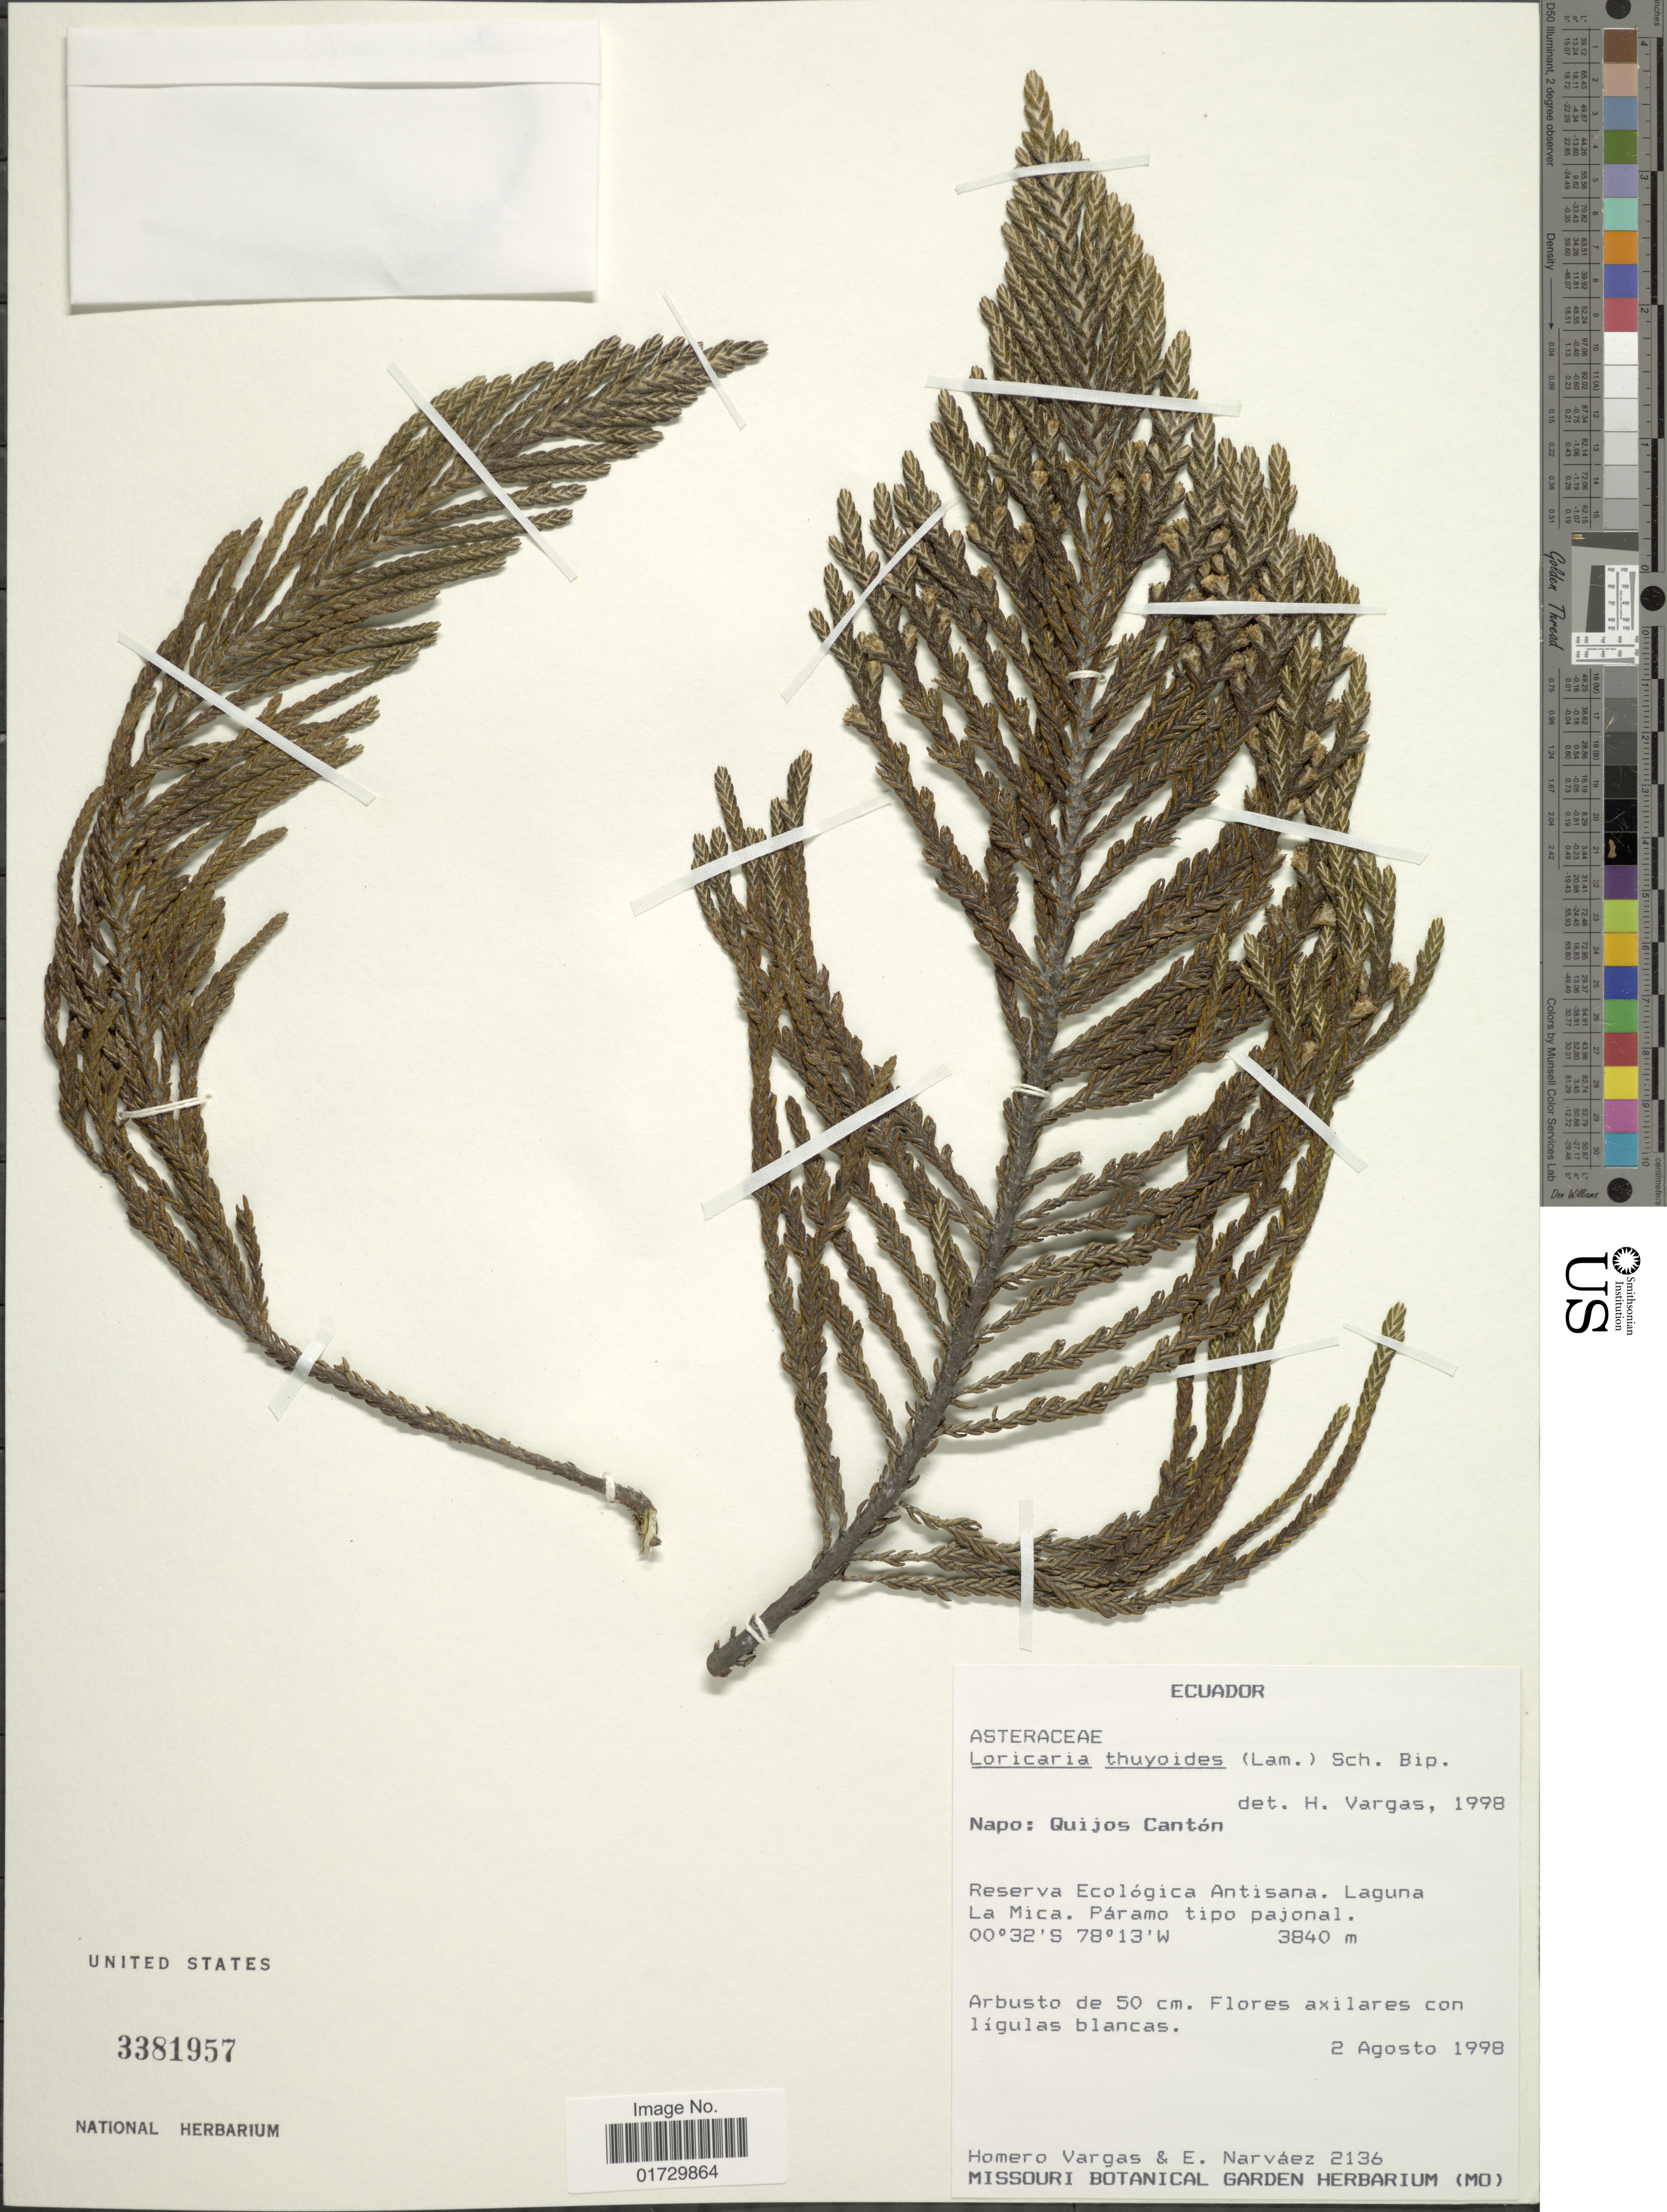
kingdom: Plantae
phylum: Tracheophyta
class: Magnoliopsida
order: Asterales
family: Asteraceae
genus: Loricaria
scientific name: Loricaria thuyoides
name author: (Lam.) Sch. Bip.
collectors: H. Vargas & E. Narváez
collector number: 2136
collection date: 1998-08-02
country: Ecuador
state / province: Napo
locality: Quijos Canton, Reserva Ecologica Antisana. Laguna La Mica. Paramo tipo pajonal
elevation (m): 3840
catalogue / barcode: US 3381957